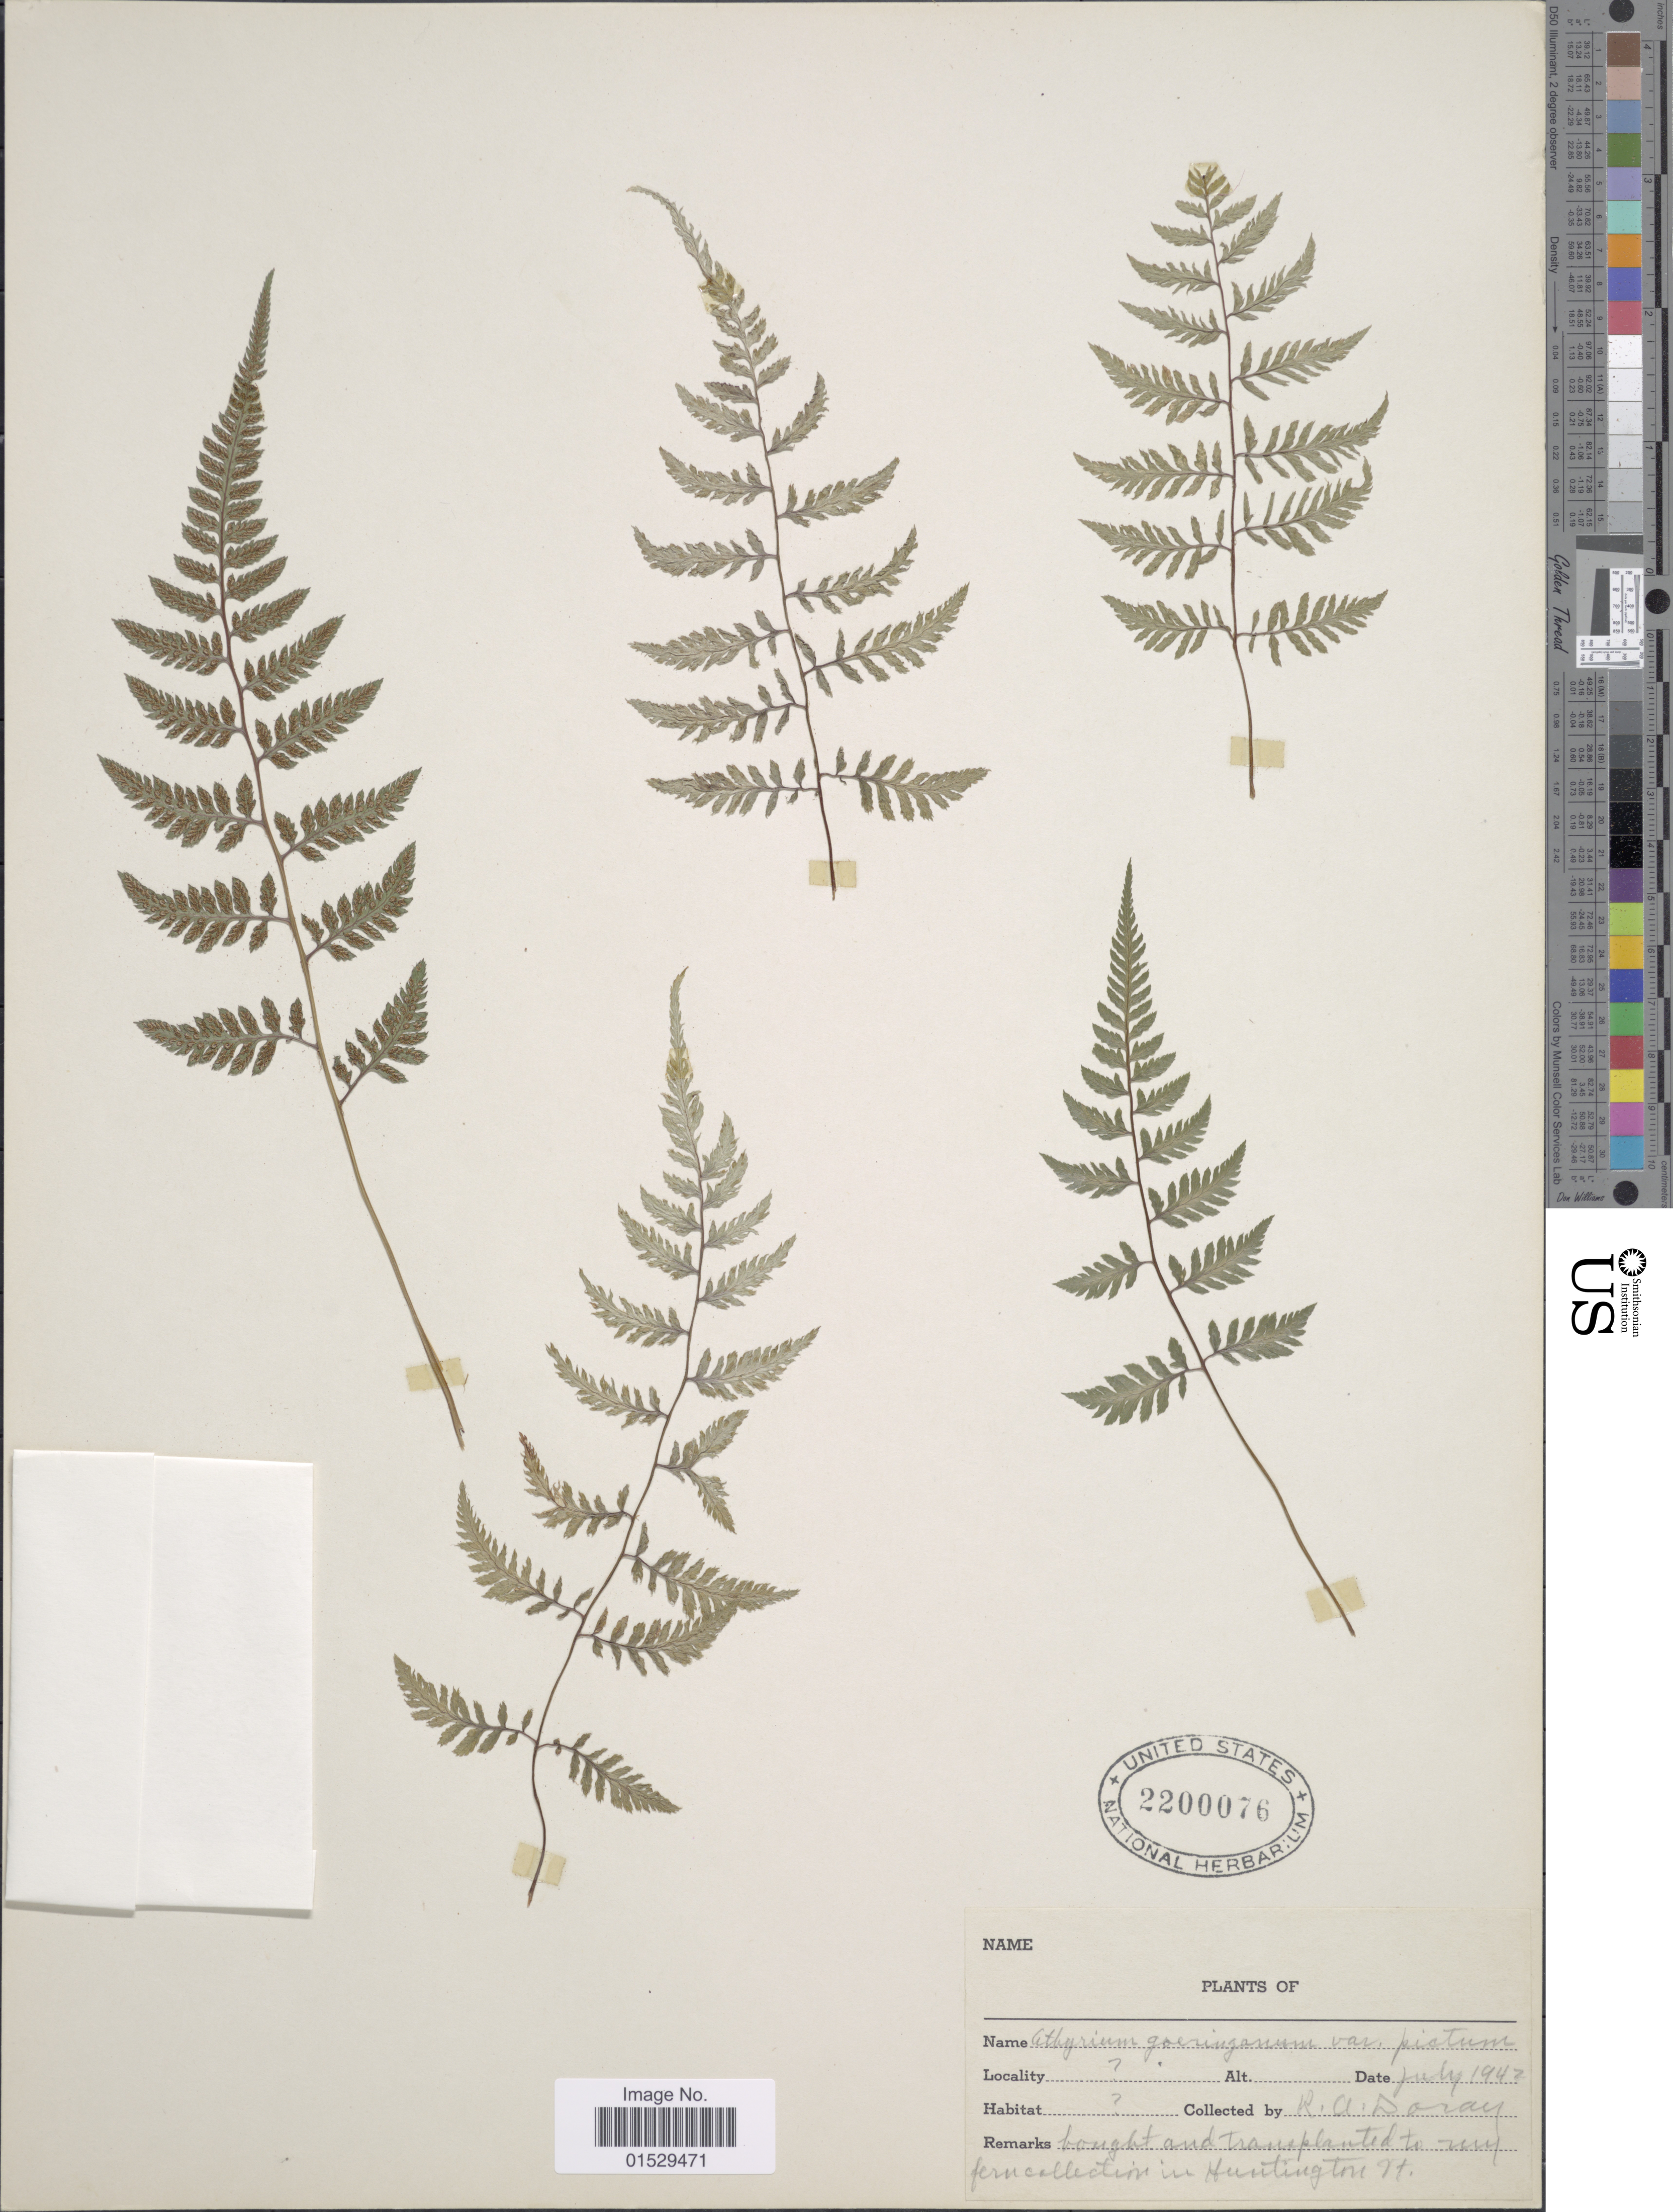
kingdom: Plantae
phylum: Tracheophyta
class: Polypodiopsida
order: Polypodiales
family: Athyriaceae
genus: Athyrium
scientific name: Athyrium nipponicum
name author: (Mett.) Hance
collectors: R. Doray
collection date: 1942-07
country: United States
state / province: Vermont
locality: Huntington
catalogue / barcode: US 2200076